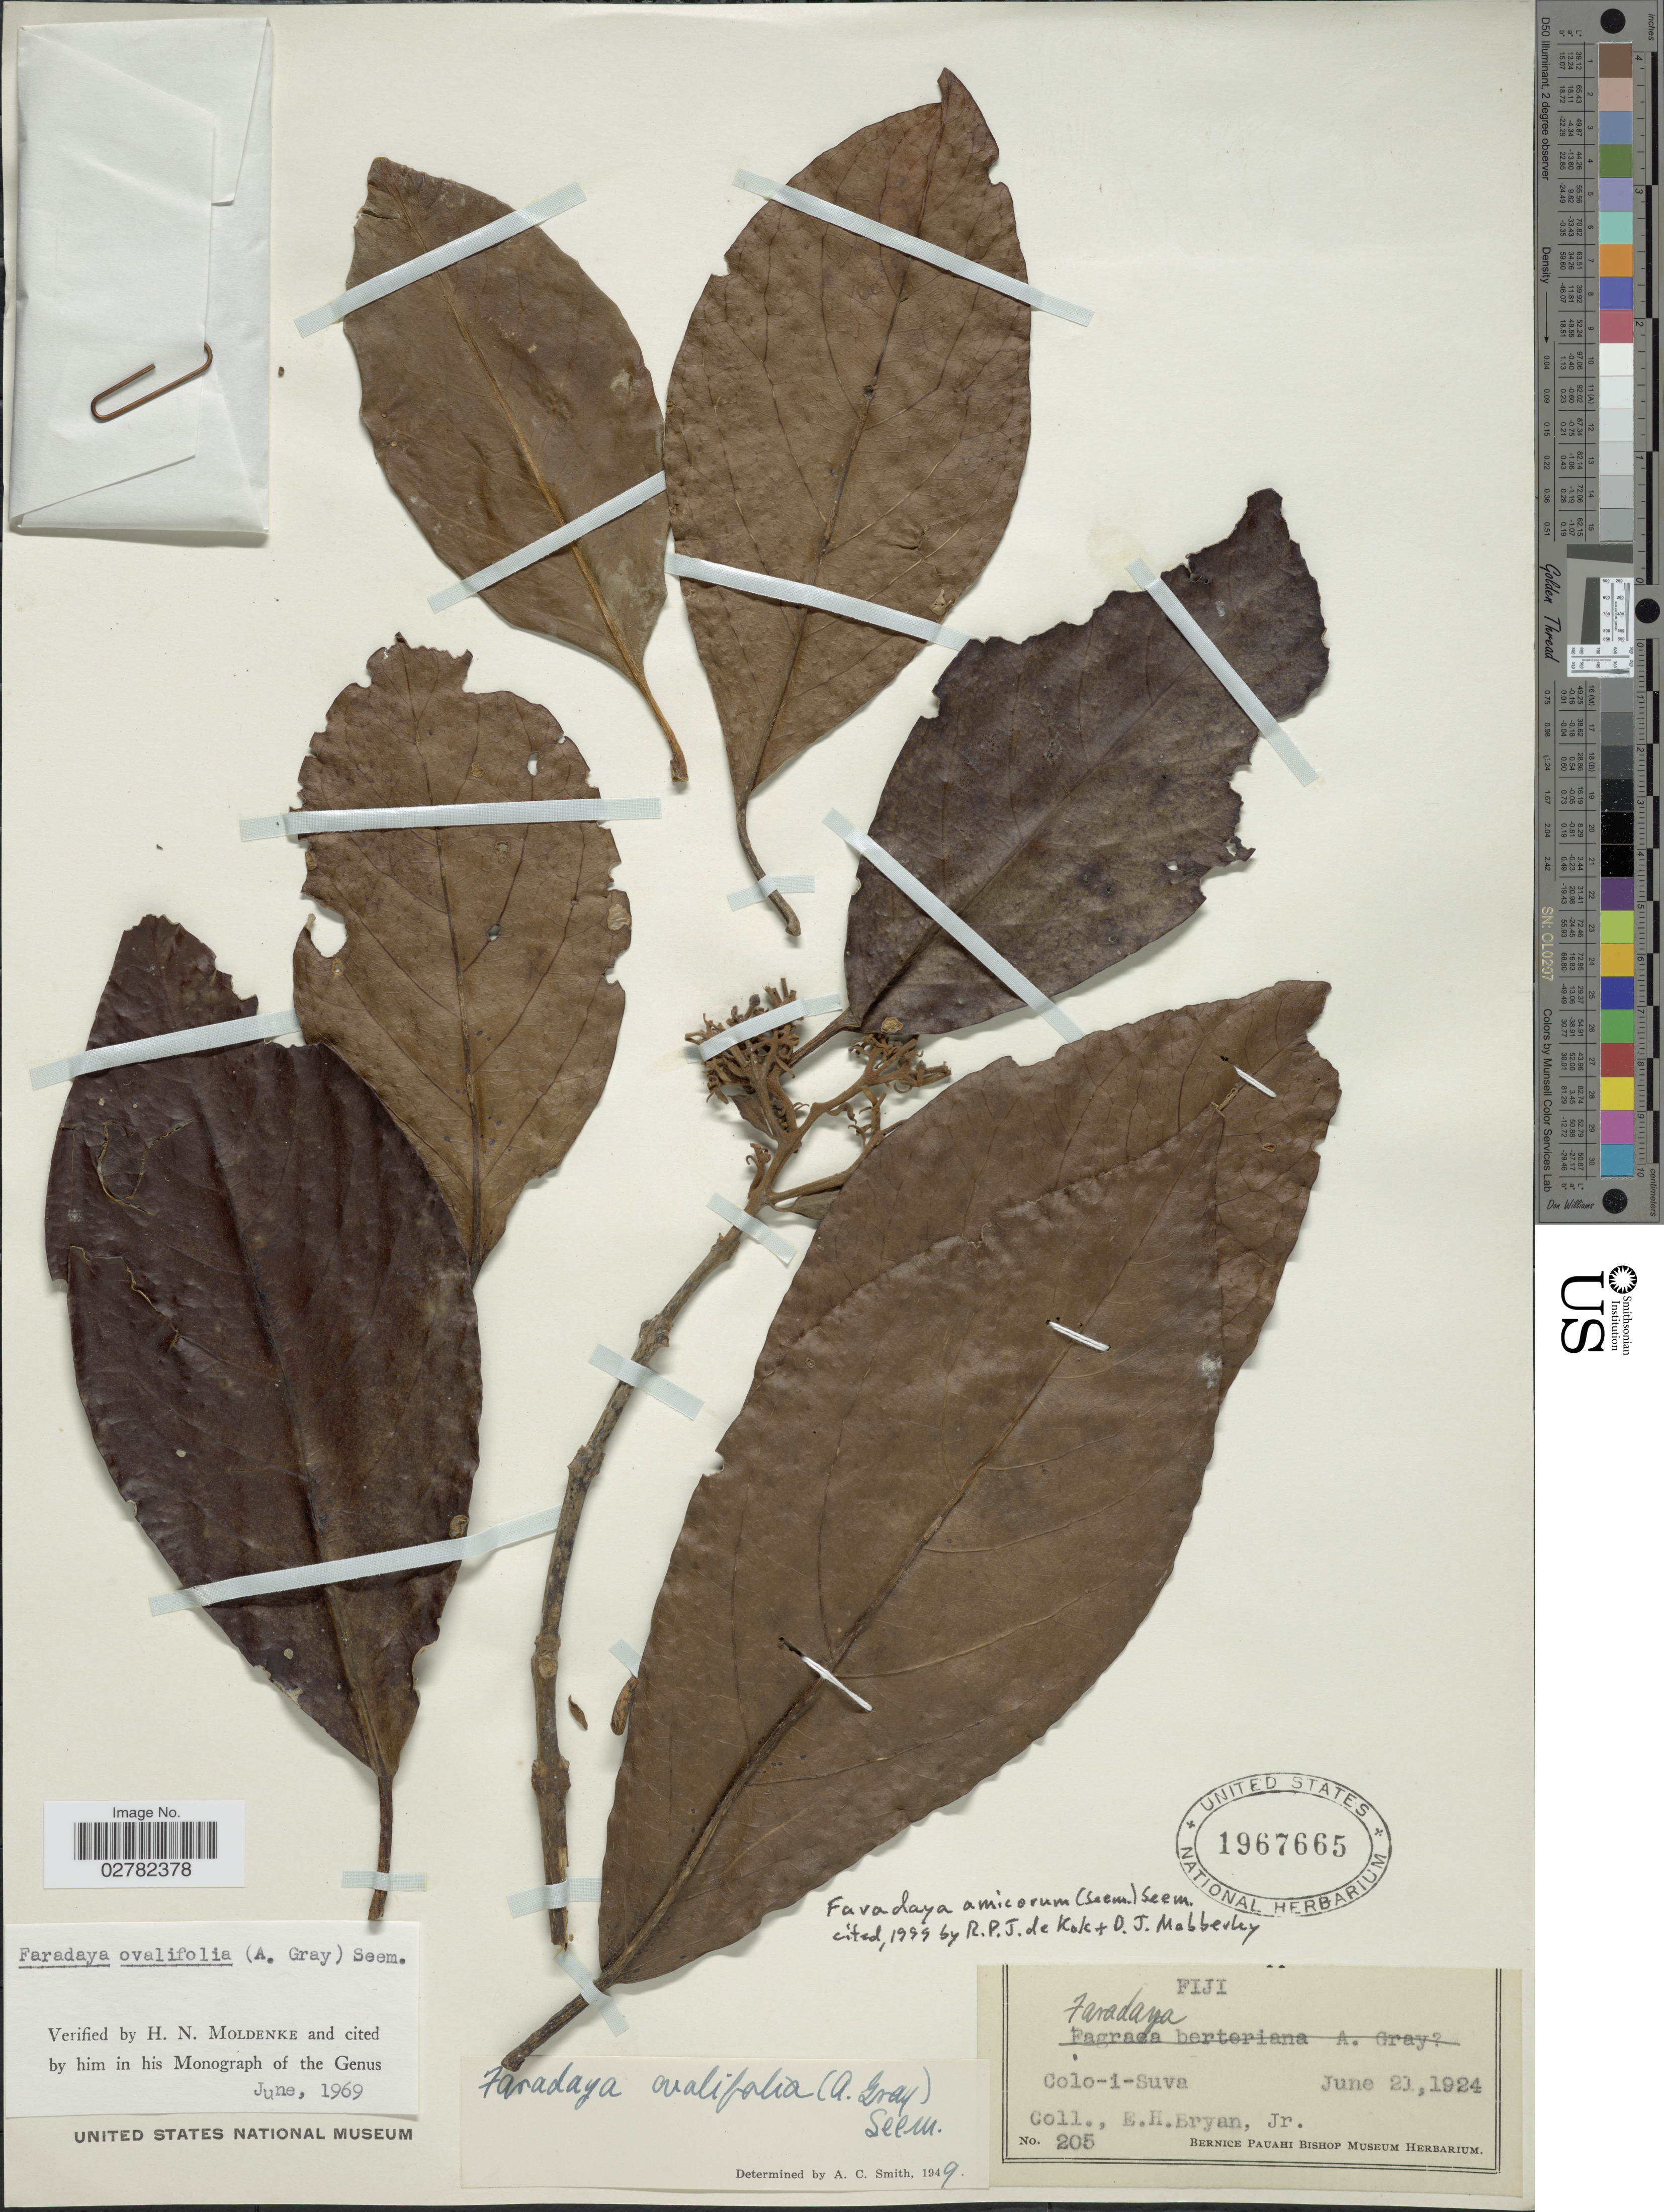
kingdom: Plantae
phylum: Tracheophyta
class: Magnoliopsida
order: Lamiales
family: Lamiaceae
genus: Faradaya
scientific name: Faradaya amicorum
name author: (Seem.) Seem.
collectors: E. Bryan Jr.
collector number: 205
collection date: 1924-06-21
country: Fiji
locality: Colo-i-Suva.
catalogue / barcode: US 1967665